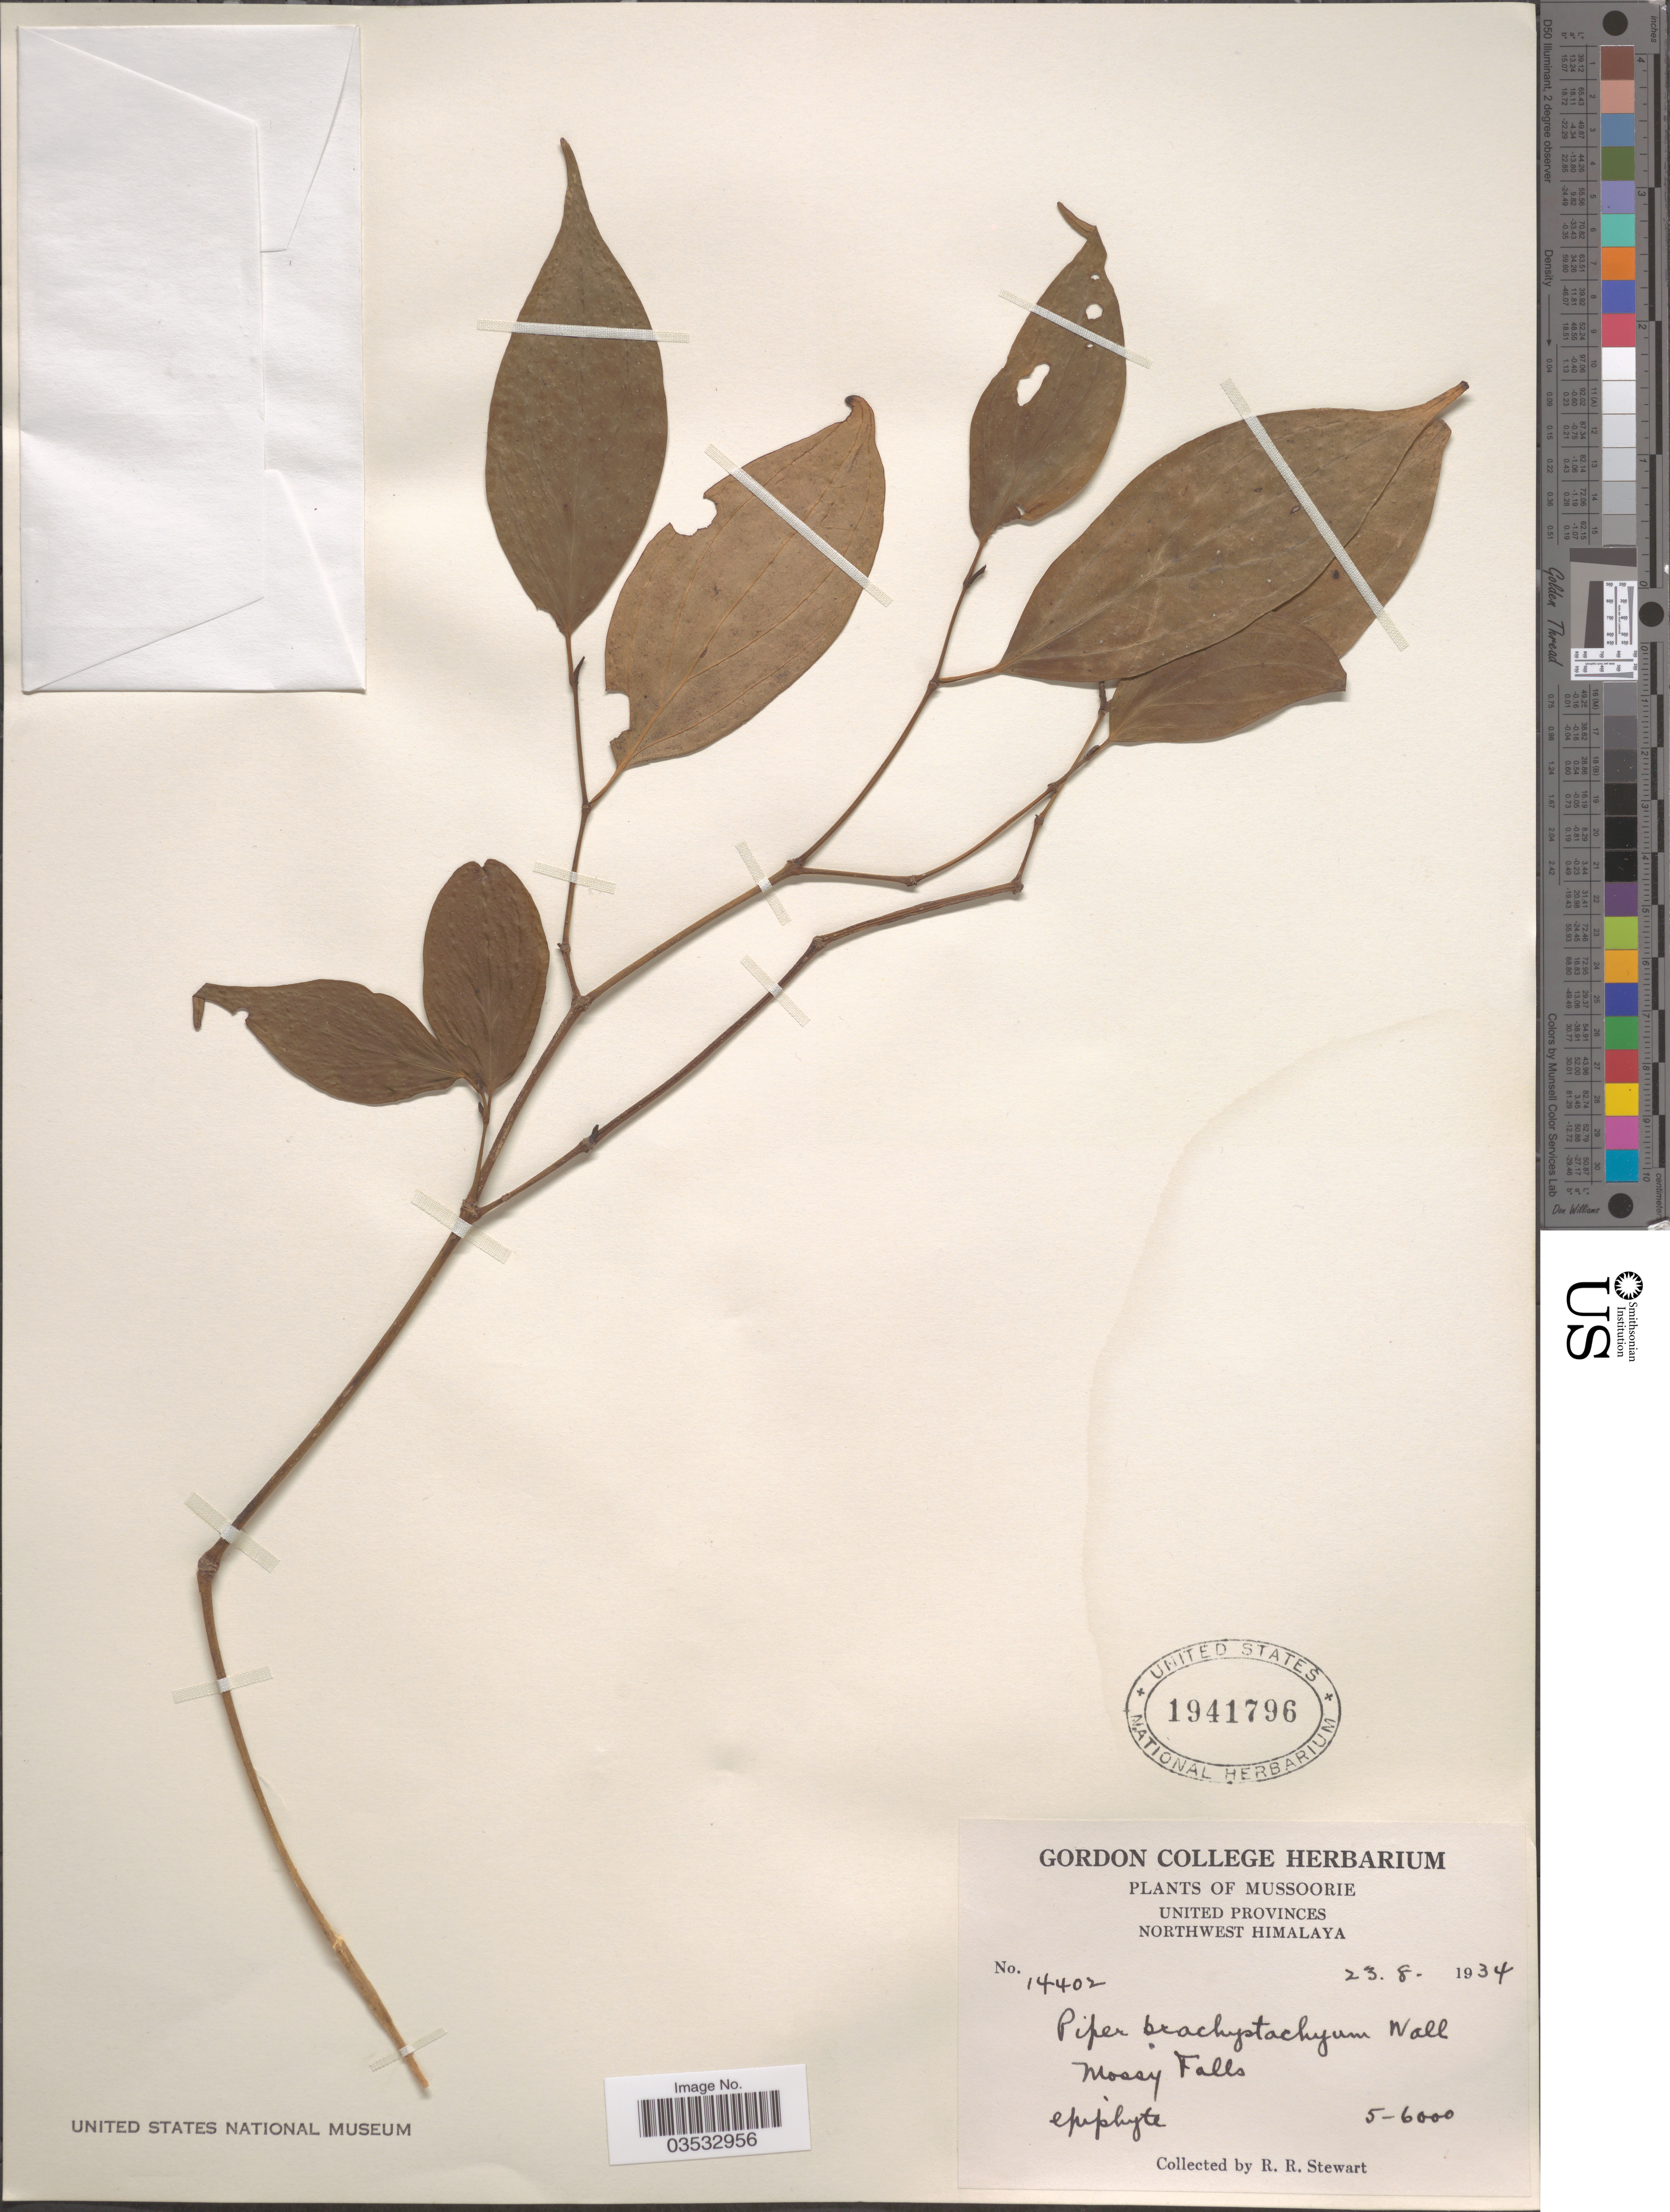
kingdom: Plantae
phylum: Tracheophyta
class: Magnoliopsida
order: Piperales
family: Piperaceae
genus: Piper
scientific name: Piper brachystachyum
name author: C. DC. in DC.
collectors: R. Stewart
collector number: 14402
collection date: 1934-08-23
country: India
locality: Mussoorie. United Provinces Northwest Himalaya. Mossy Falls.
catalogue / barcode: US 1941796